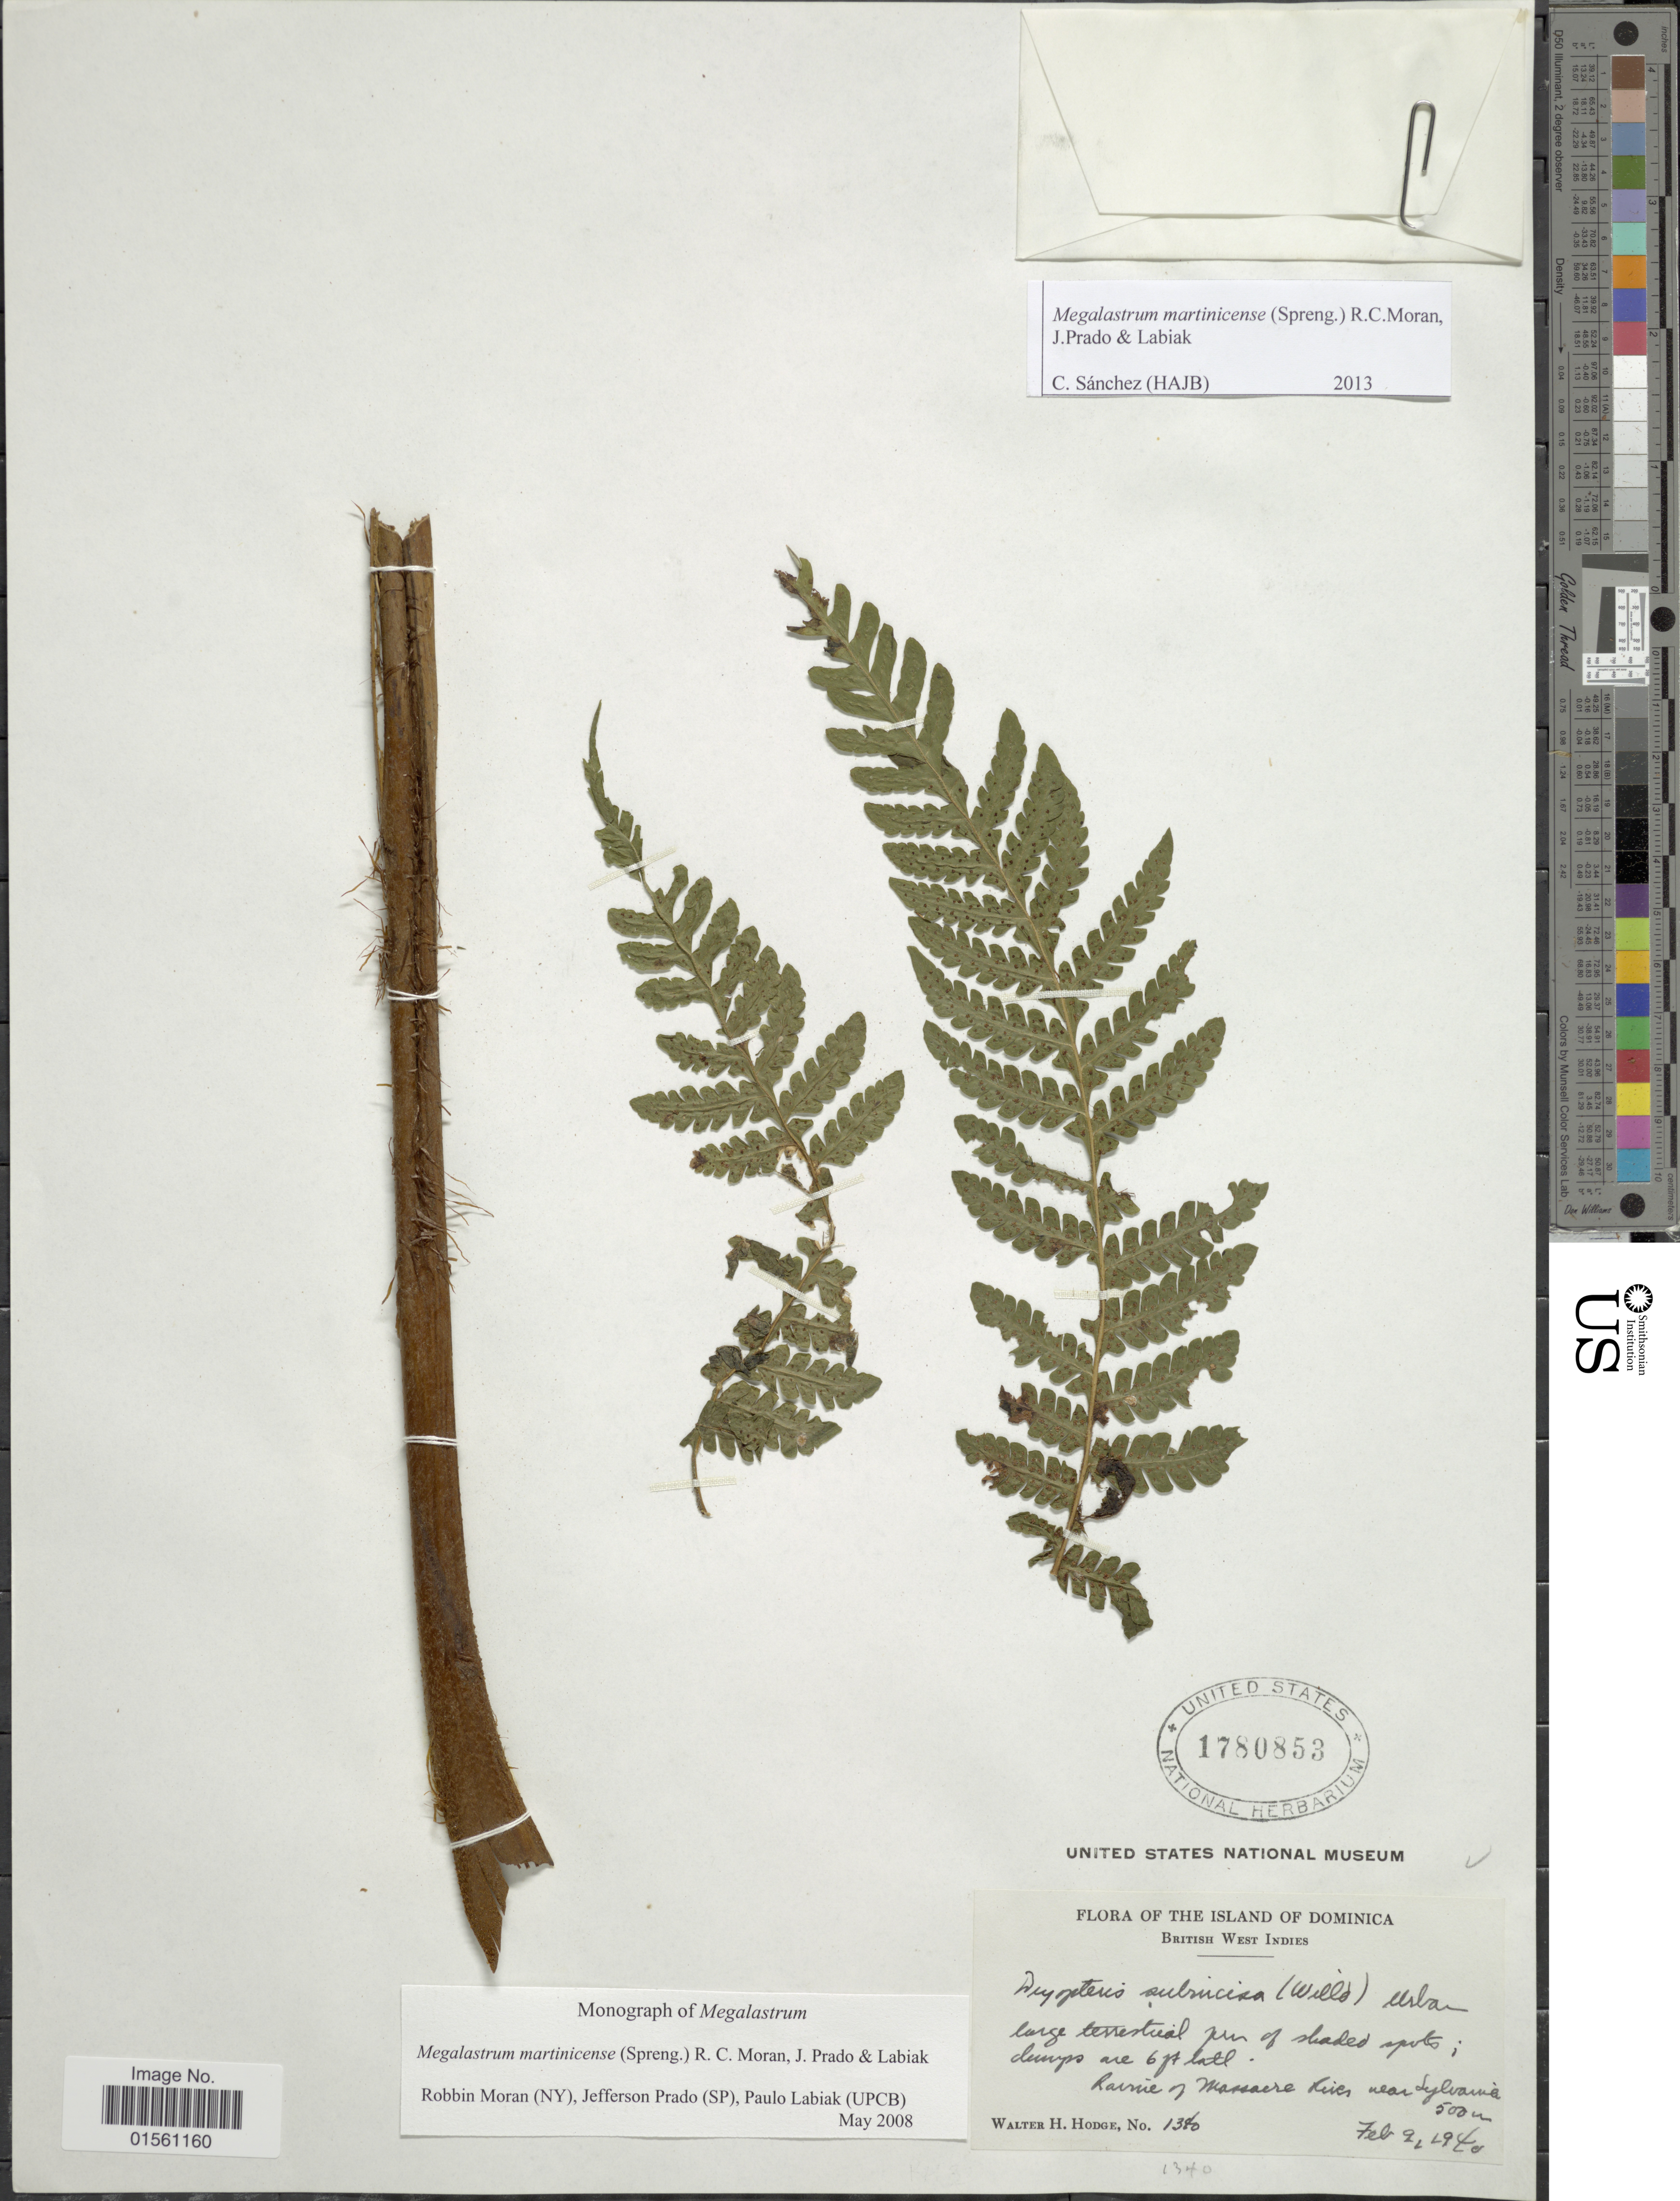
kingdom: Plantae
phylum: Tracheophyta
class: Polypodiopsida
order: Polypodiales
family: Dryopteridaceae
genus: Megalastrum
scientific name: Megalastrum martinicense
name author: (Spreng.) R.C. Moran et al.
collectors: W. Hodge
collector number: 1380*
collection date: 1940-02-09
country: Dominica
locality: The Island of Dominica, British West Indies, Ravine of Massacre River near Sylvania.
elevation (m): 500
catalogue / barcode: US 1780853